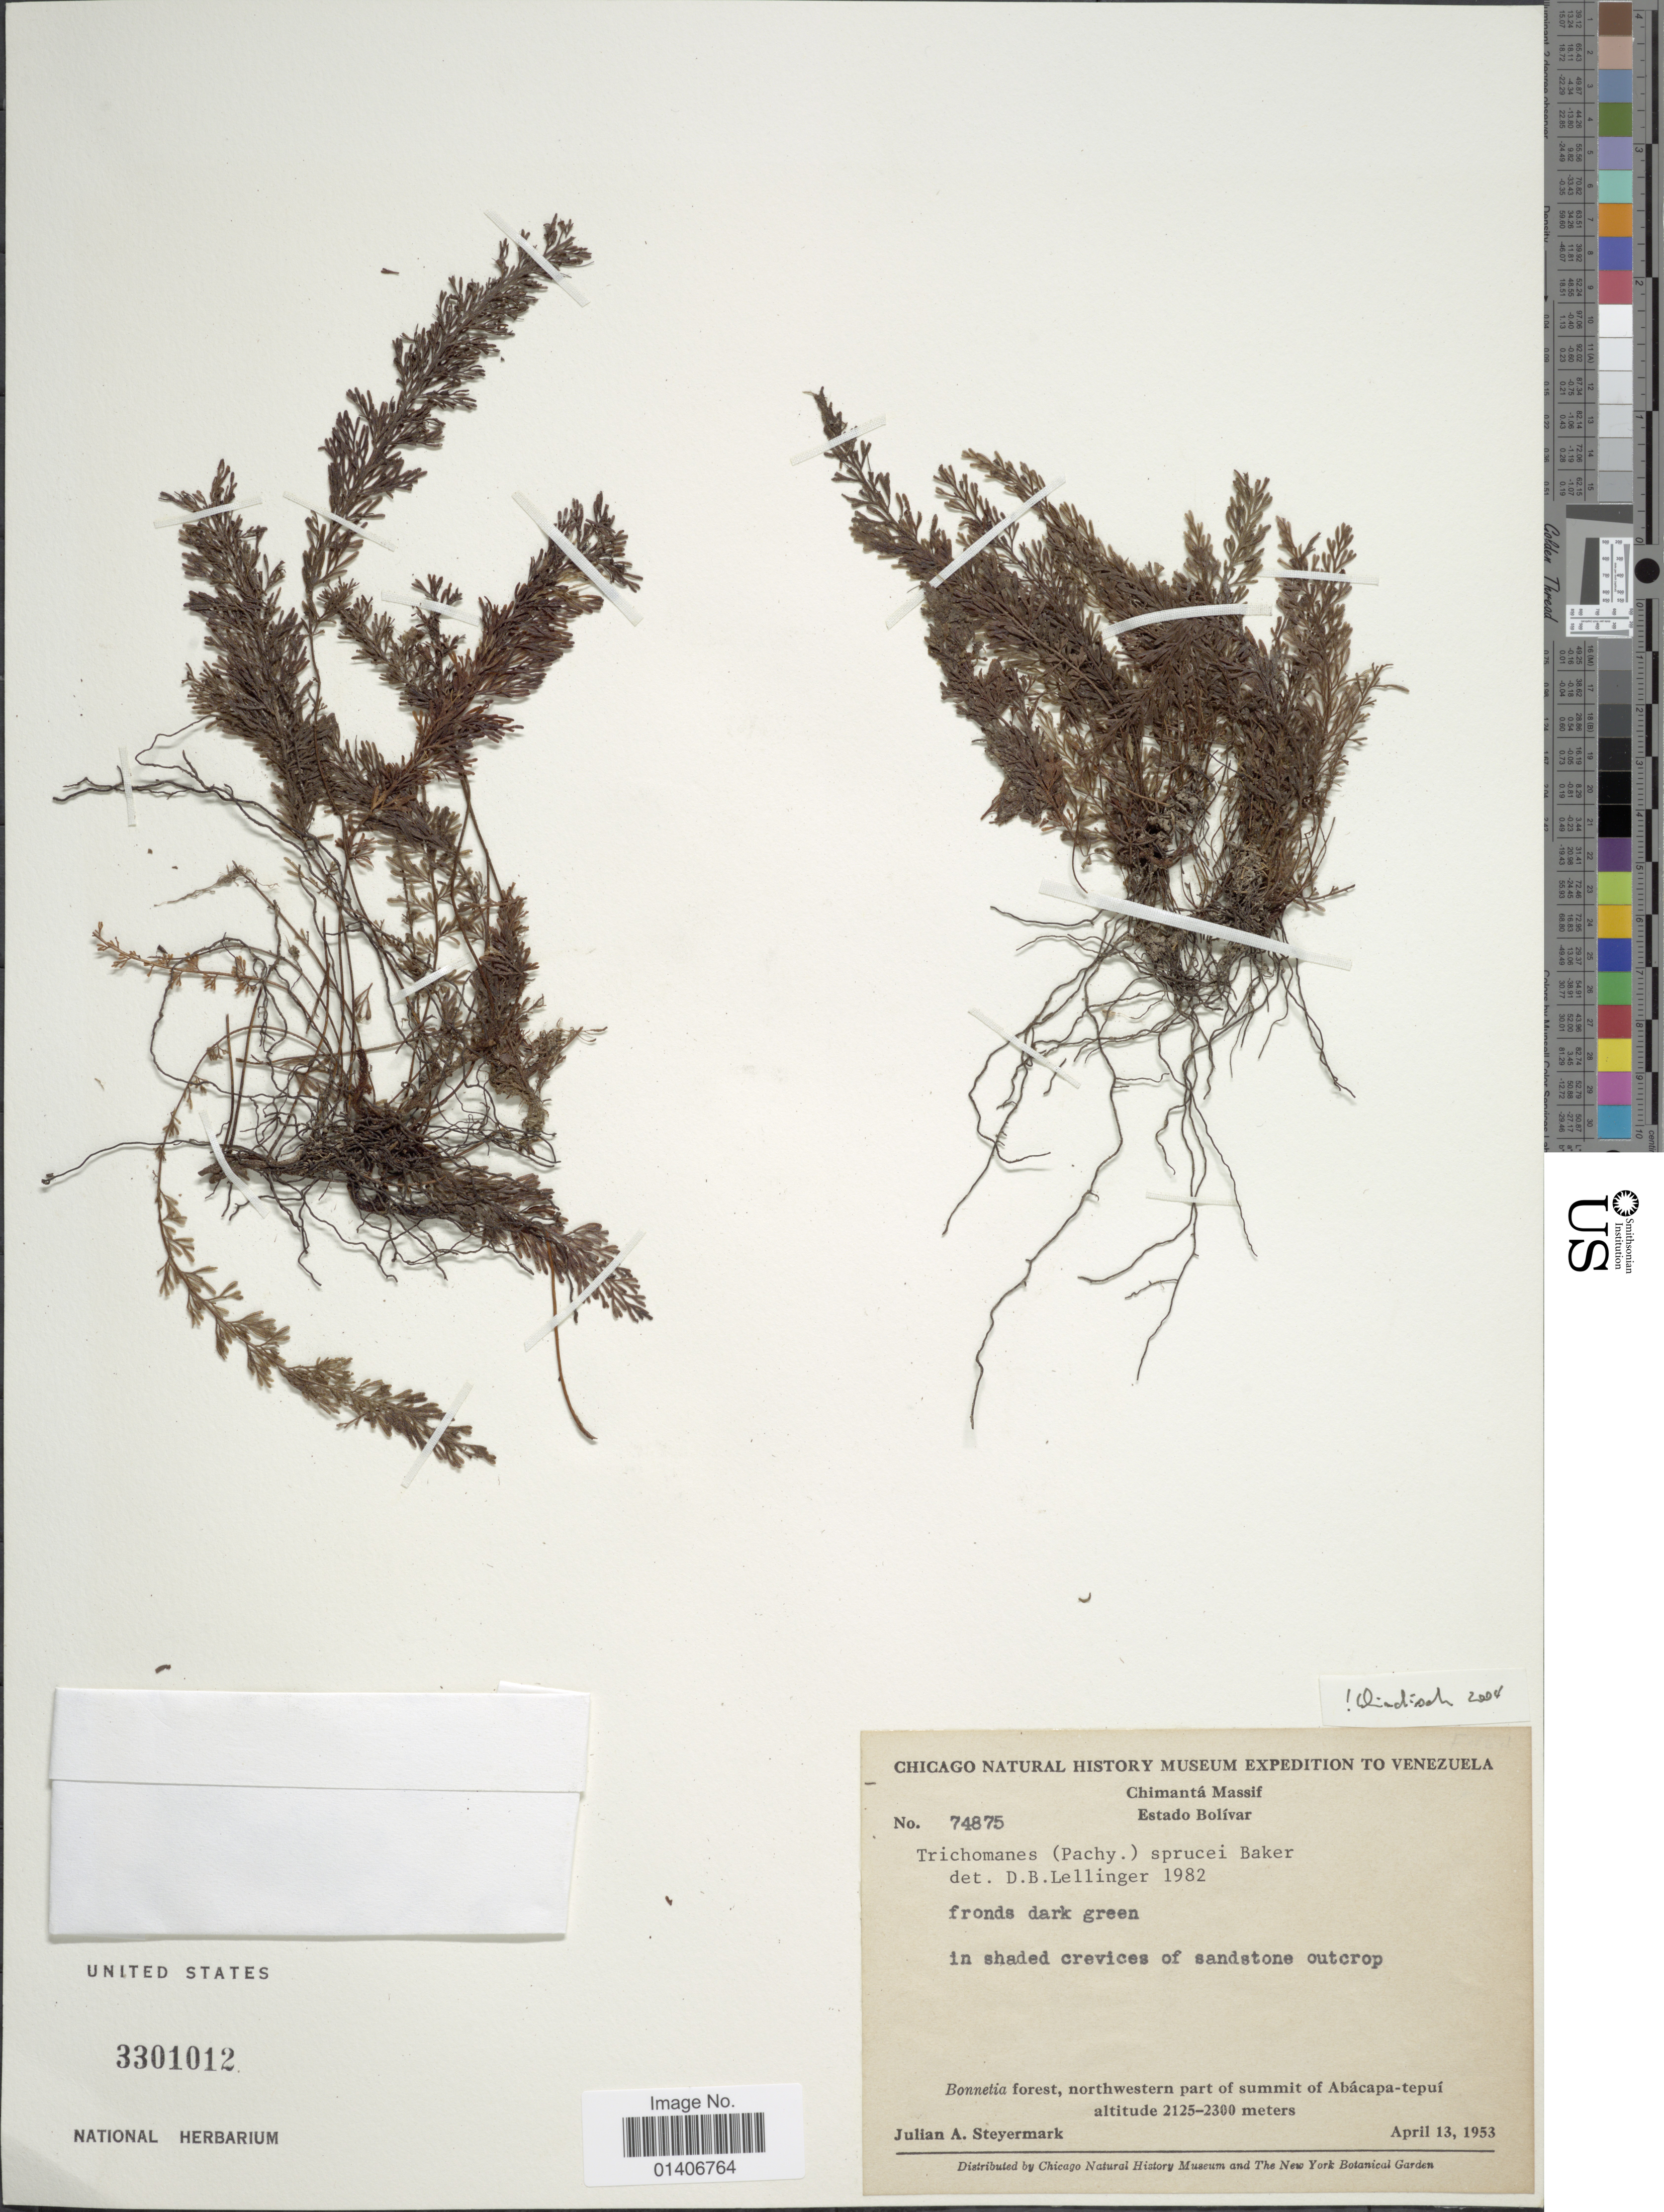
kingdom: Plantae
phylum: Tracheophyta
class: Polypodiopsida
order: Hymenophyllales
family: Hymenophyllaceae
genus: Abrodictyum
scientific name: Abrodictyum sprucei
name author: (Baker) Ebihara & Dubuisson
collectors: J. Steyermark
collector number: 74875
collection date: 1953-04-13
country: Venezuela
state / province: Bolivar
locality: Chimantá Massif, Bonnetia forest, notthwest part of summit of Abacapa-tepui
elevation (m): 2125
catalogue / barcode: US 3301012